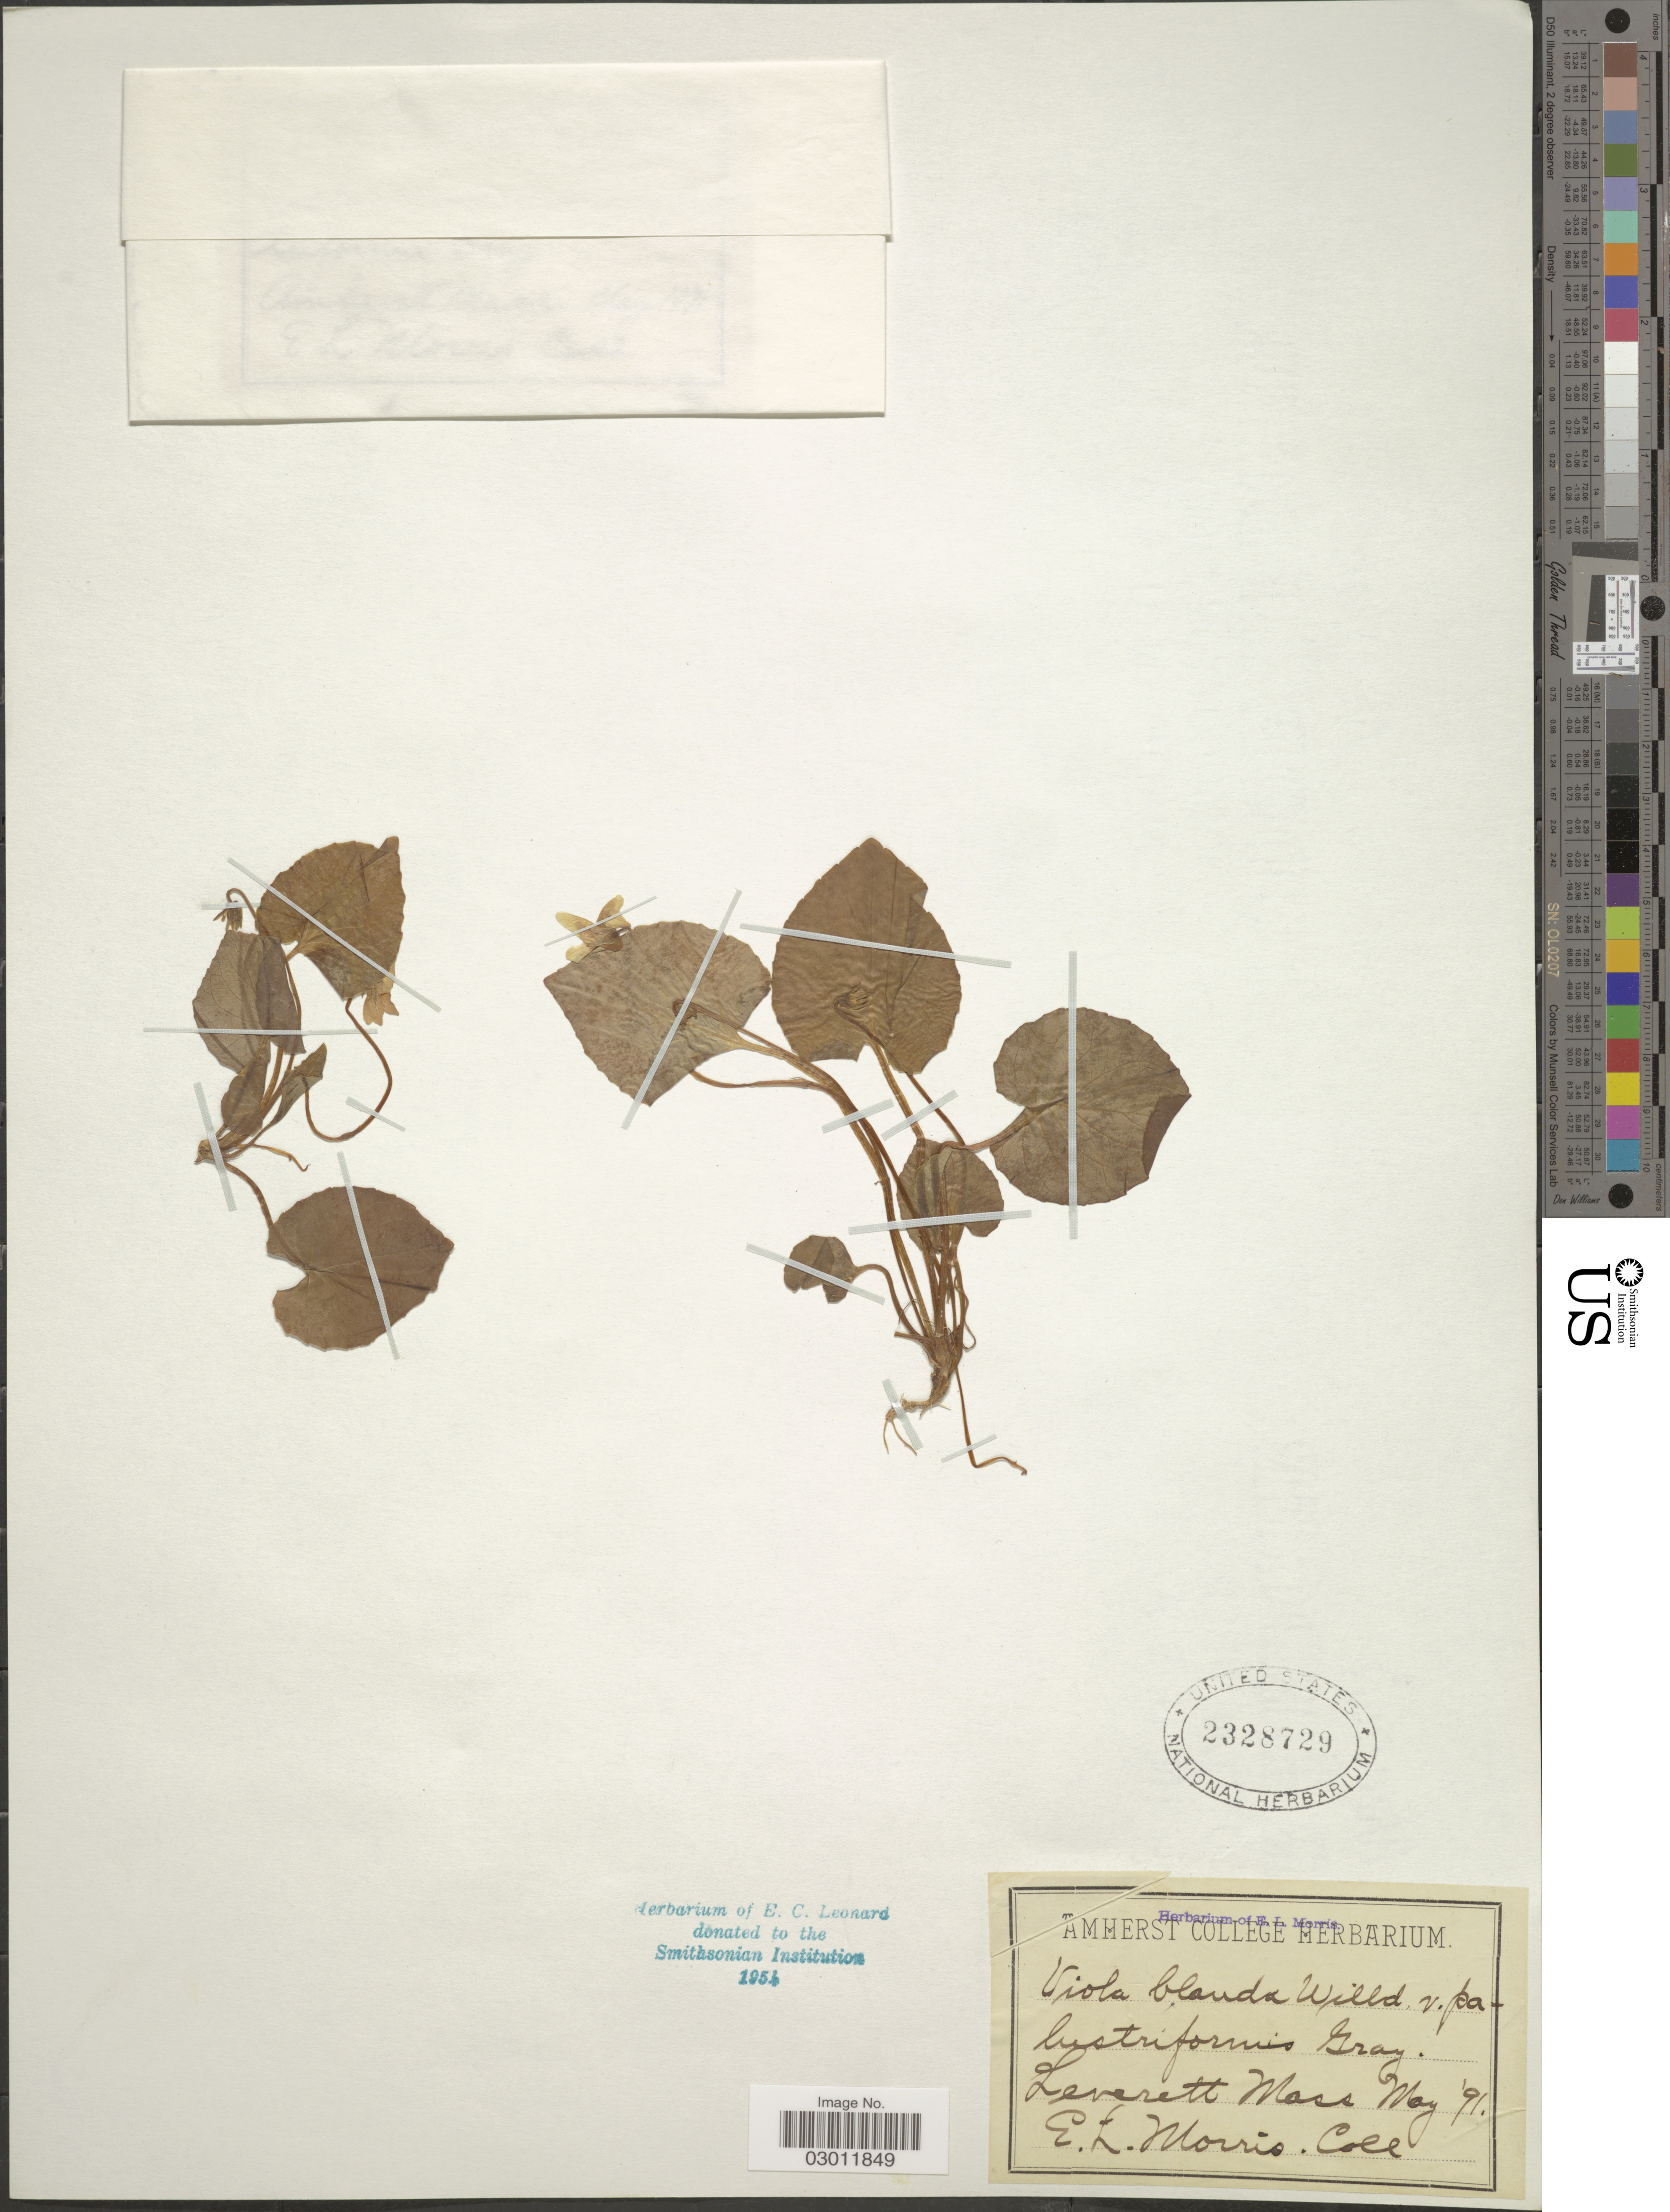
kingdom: Plantae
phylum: Tracheophyta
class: Magnoliopsida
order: Malpighiales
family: Violaceae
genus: Viola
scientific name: Viola blanda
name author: Willd.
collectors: E. Morris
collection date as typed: Transcribed d/m/y: /5/91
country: United States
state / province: Massachusetts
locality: Leverett Mass.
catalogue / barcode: US 2328729